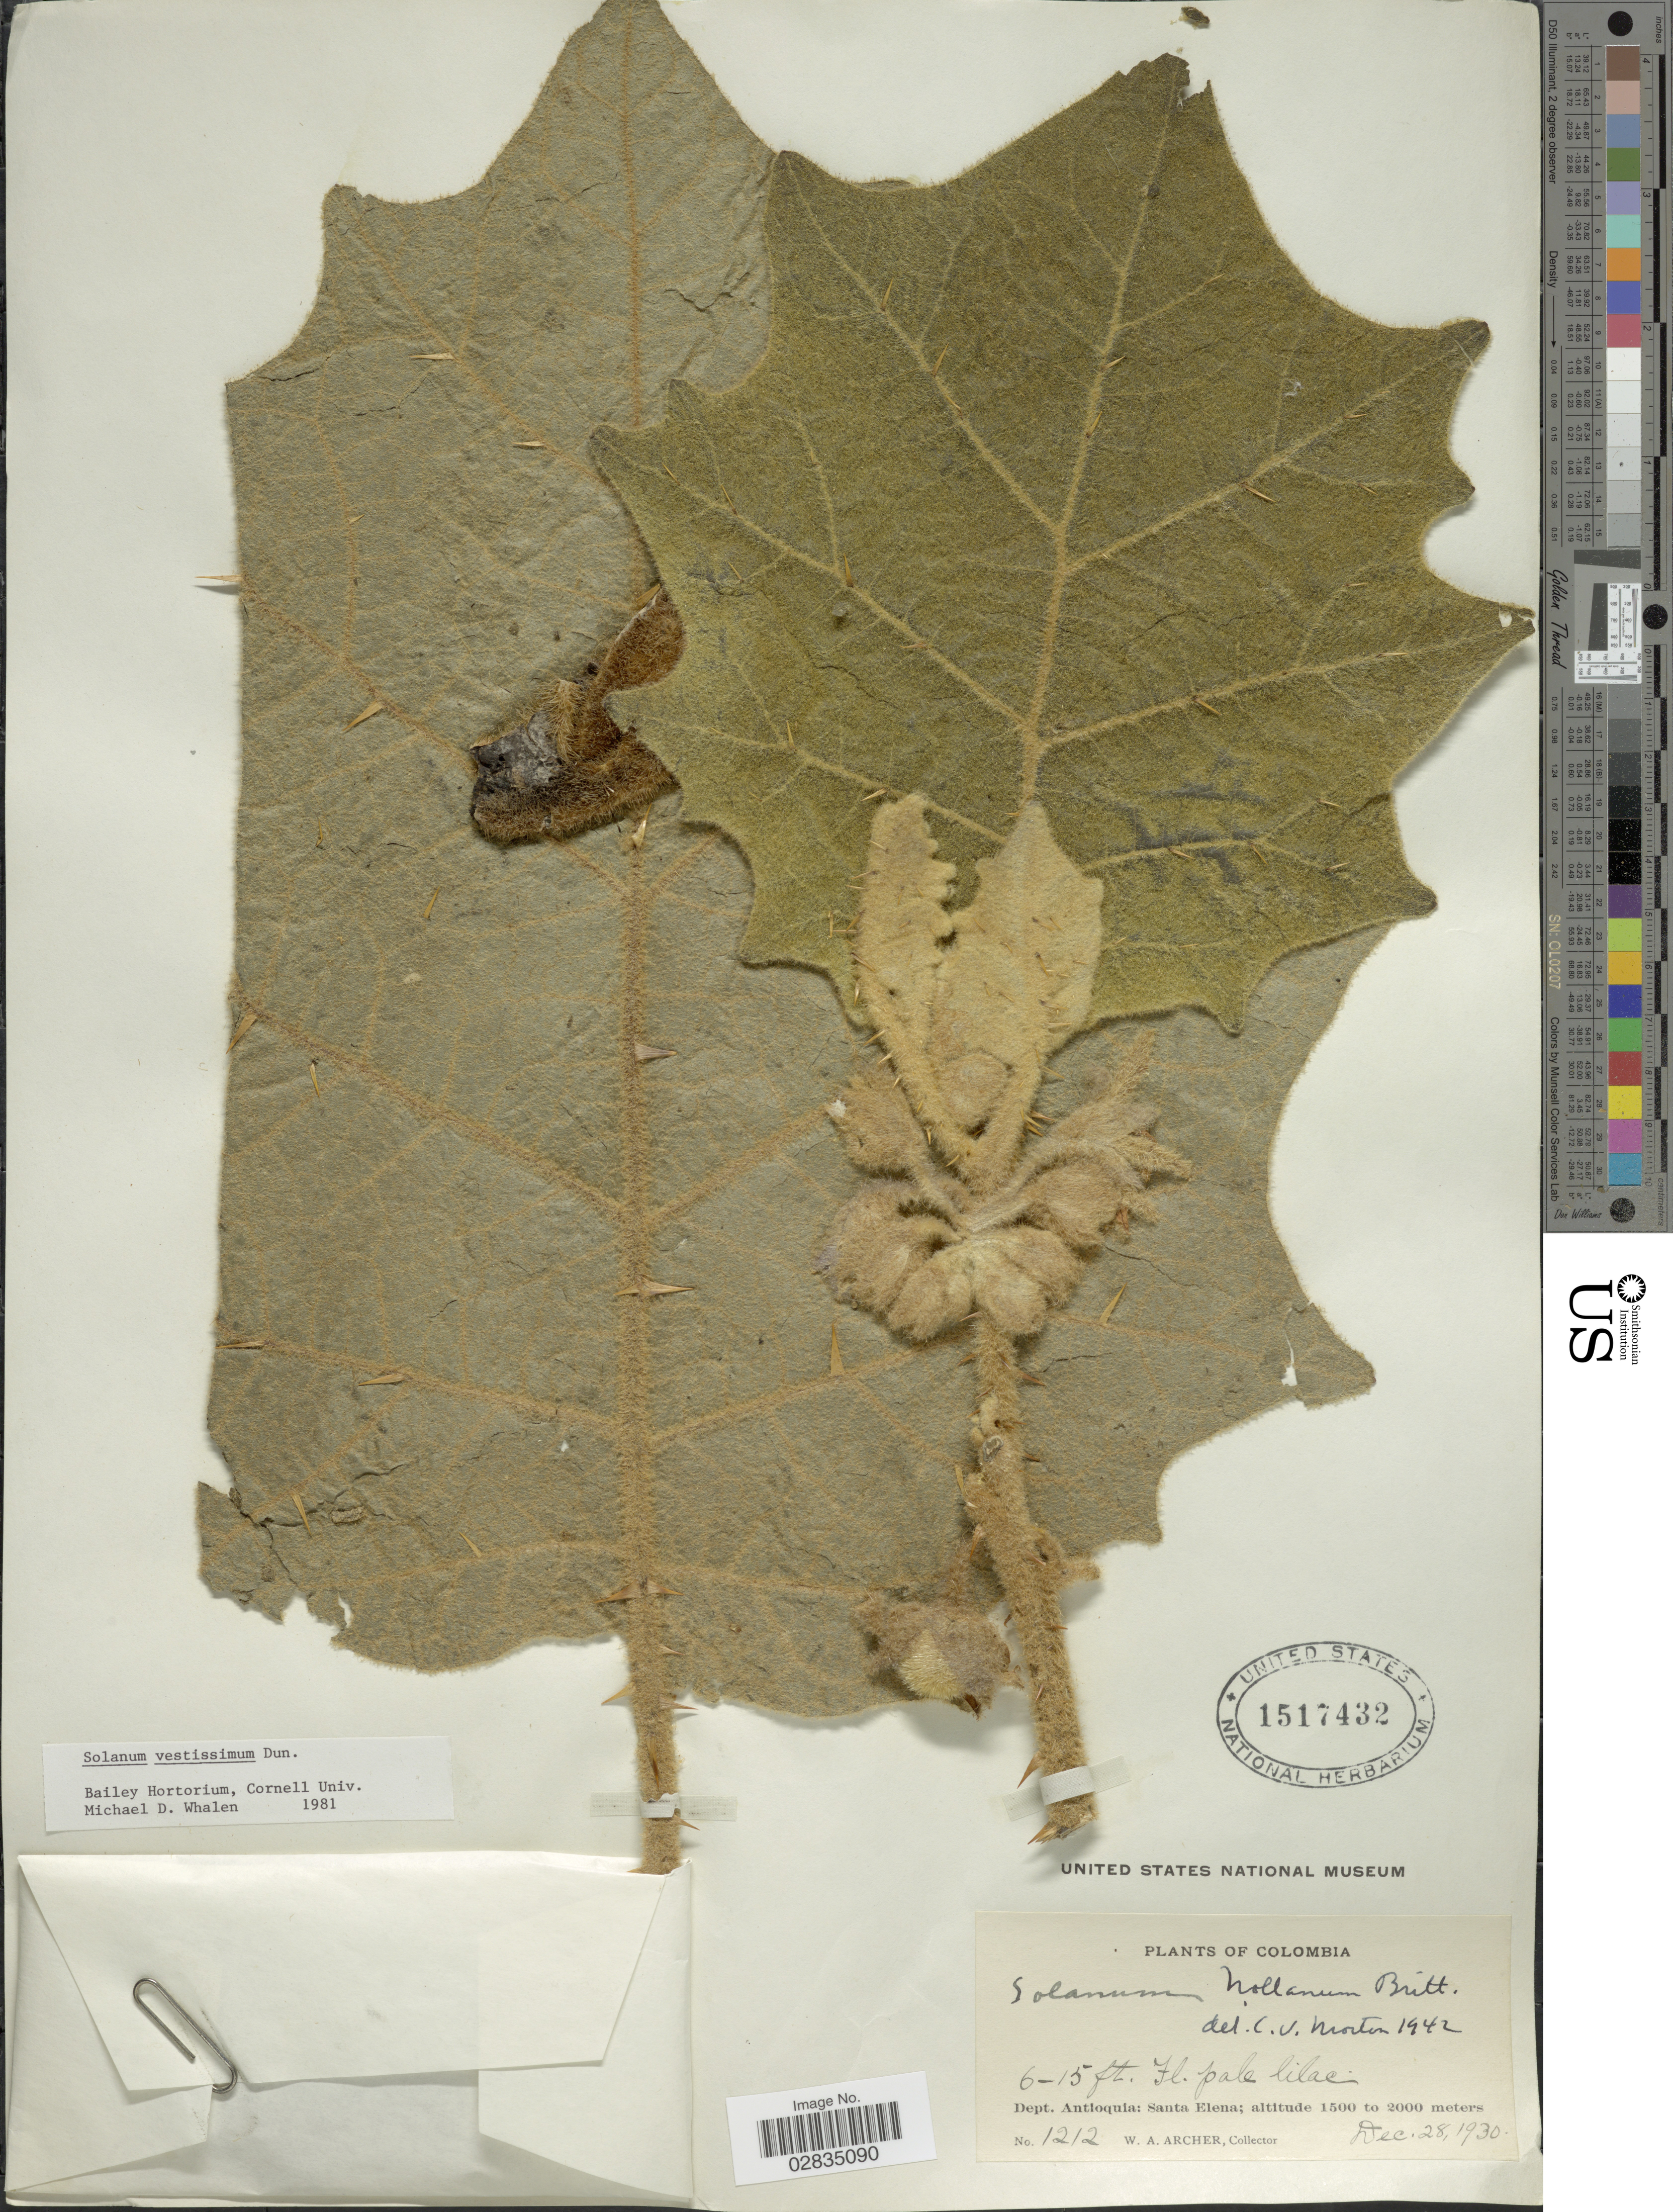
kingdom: Plantae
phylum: Tracheophyta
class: Magnoliopsida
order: Solanales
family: Solanaceae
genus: Solanum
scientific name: Solanum vestissimum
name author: Dunal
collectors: W. A. Archer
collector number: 1212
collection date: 1930-12-28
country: Colombia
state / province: Antioquia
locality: Dept. Antioquia: Santa Elena.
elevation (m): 1500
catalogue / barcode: US 1517432